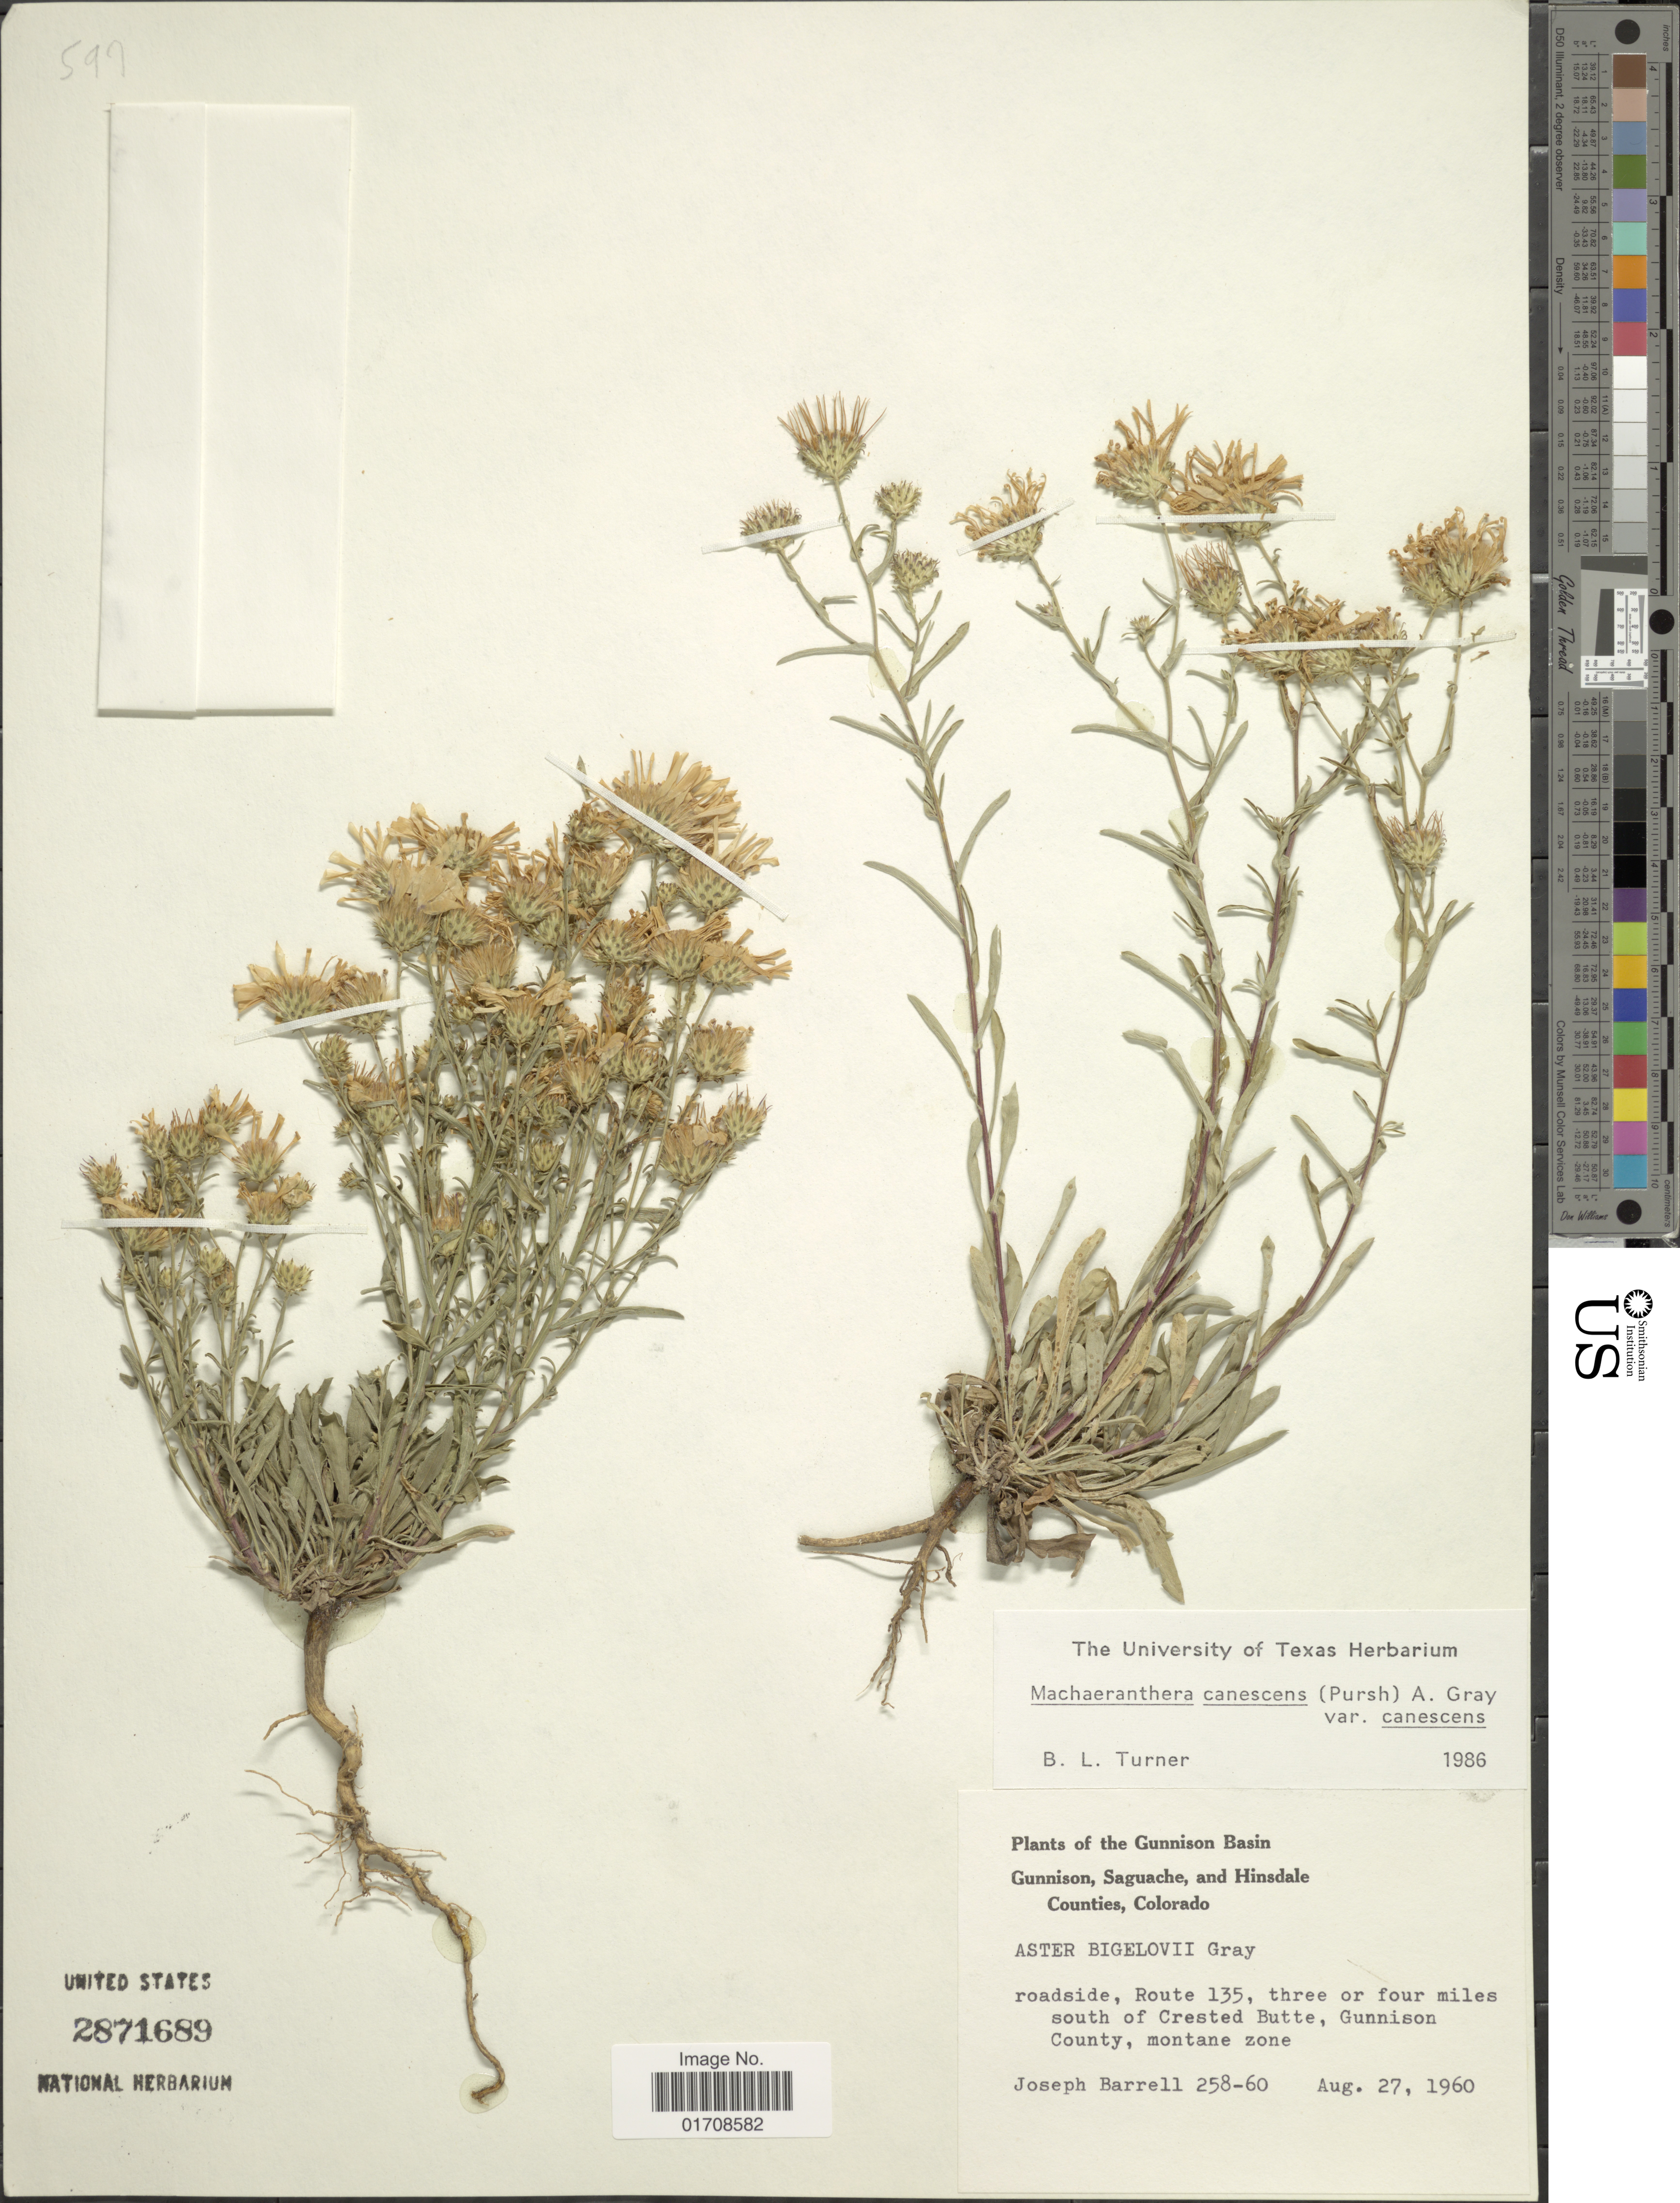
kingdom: Plantae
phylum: Tracheophyta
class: Magnoliopsida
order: Asterales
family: Asteraceae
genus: Machaeranthera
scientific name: Machaeranthera canescens var. canescens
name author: (Pursh) A. Gray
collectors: J. Barrell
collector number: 258-60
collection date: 1960-08-27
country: United States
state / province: Colorado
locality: Gunnison Basin, Route 135, three or four miles south of Crested Butte, Gunnison County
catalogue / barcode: US 2871689